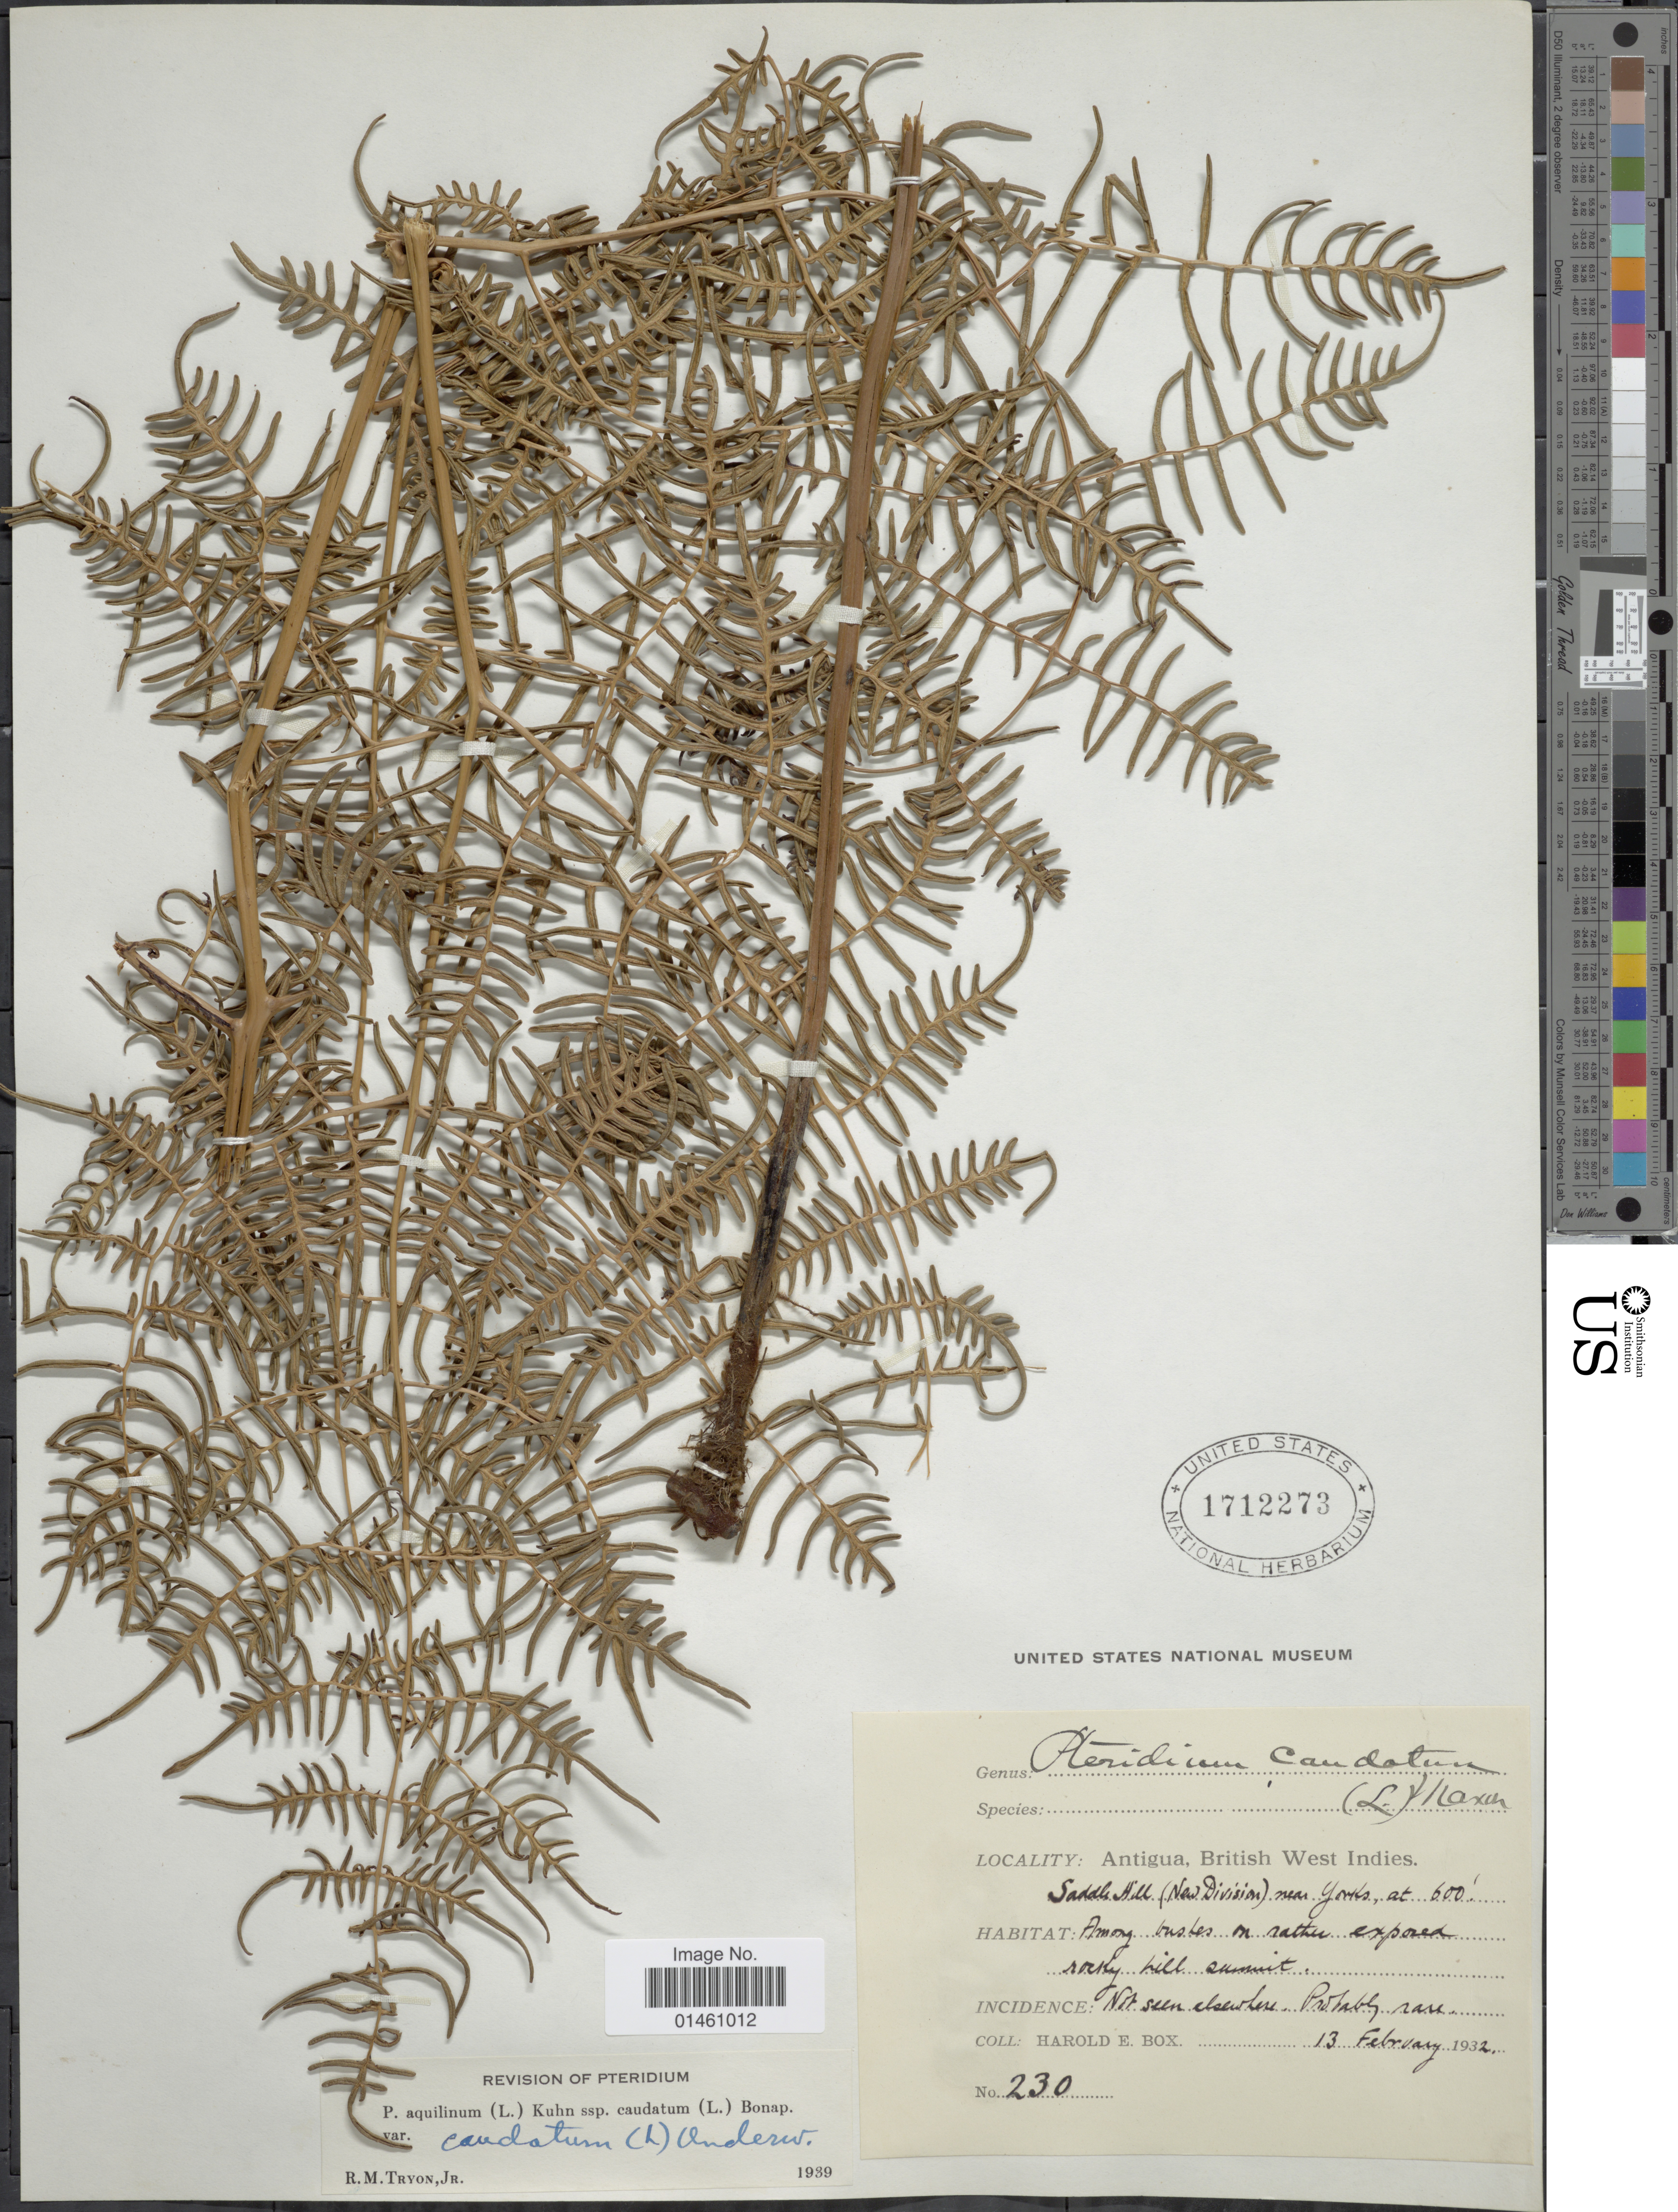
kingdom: Plantae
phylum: Tracheophyta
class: Polypodiopsida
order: Polypodiales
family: Dennstaedtiaceae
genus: Pteridium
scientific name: Pteridium caudatum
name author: (L.) Maxon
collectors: H. E. Box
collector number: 230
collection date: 1933-02-13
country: Antigua and Barbuda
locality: Antigua, British West Indies, saddle Hill (New Division), near Yorks, among bushes on rather exposed rocky hills summit.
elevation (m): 183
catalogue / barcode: US 1712273